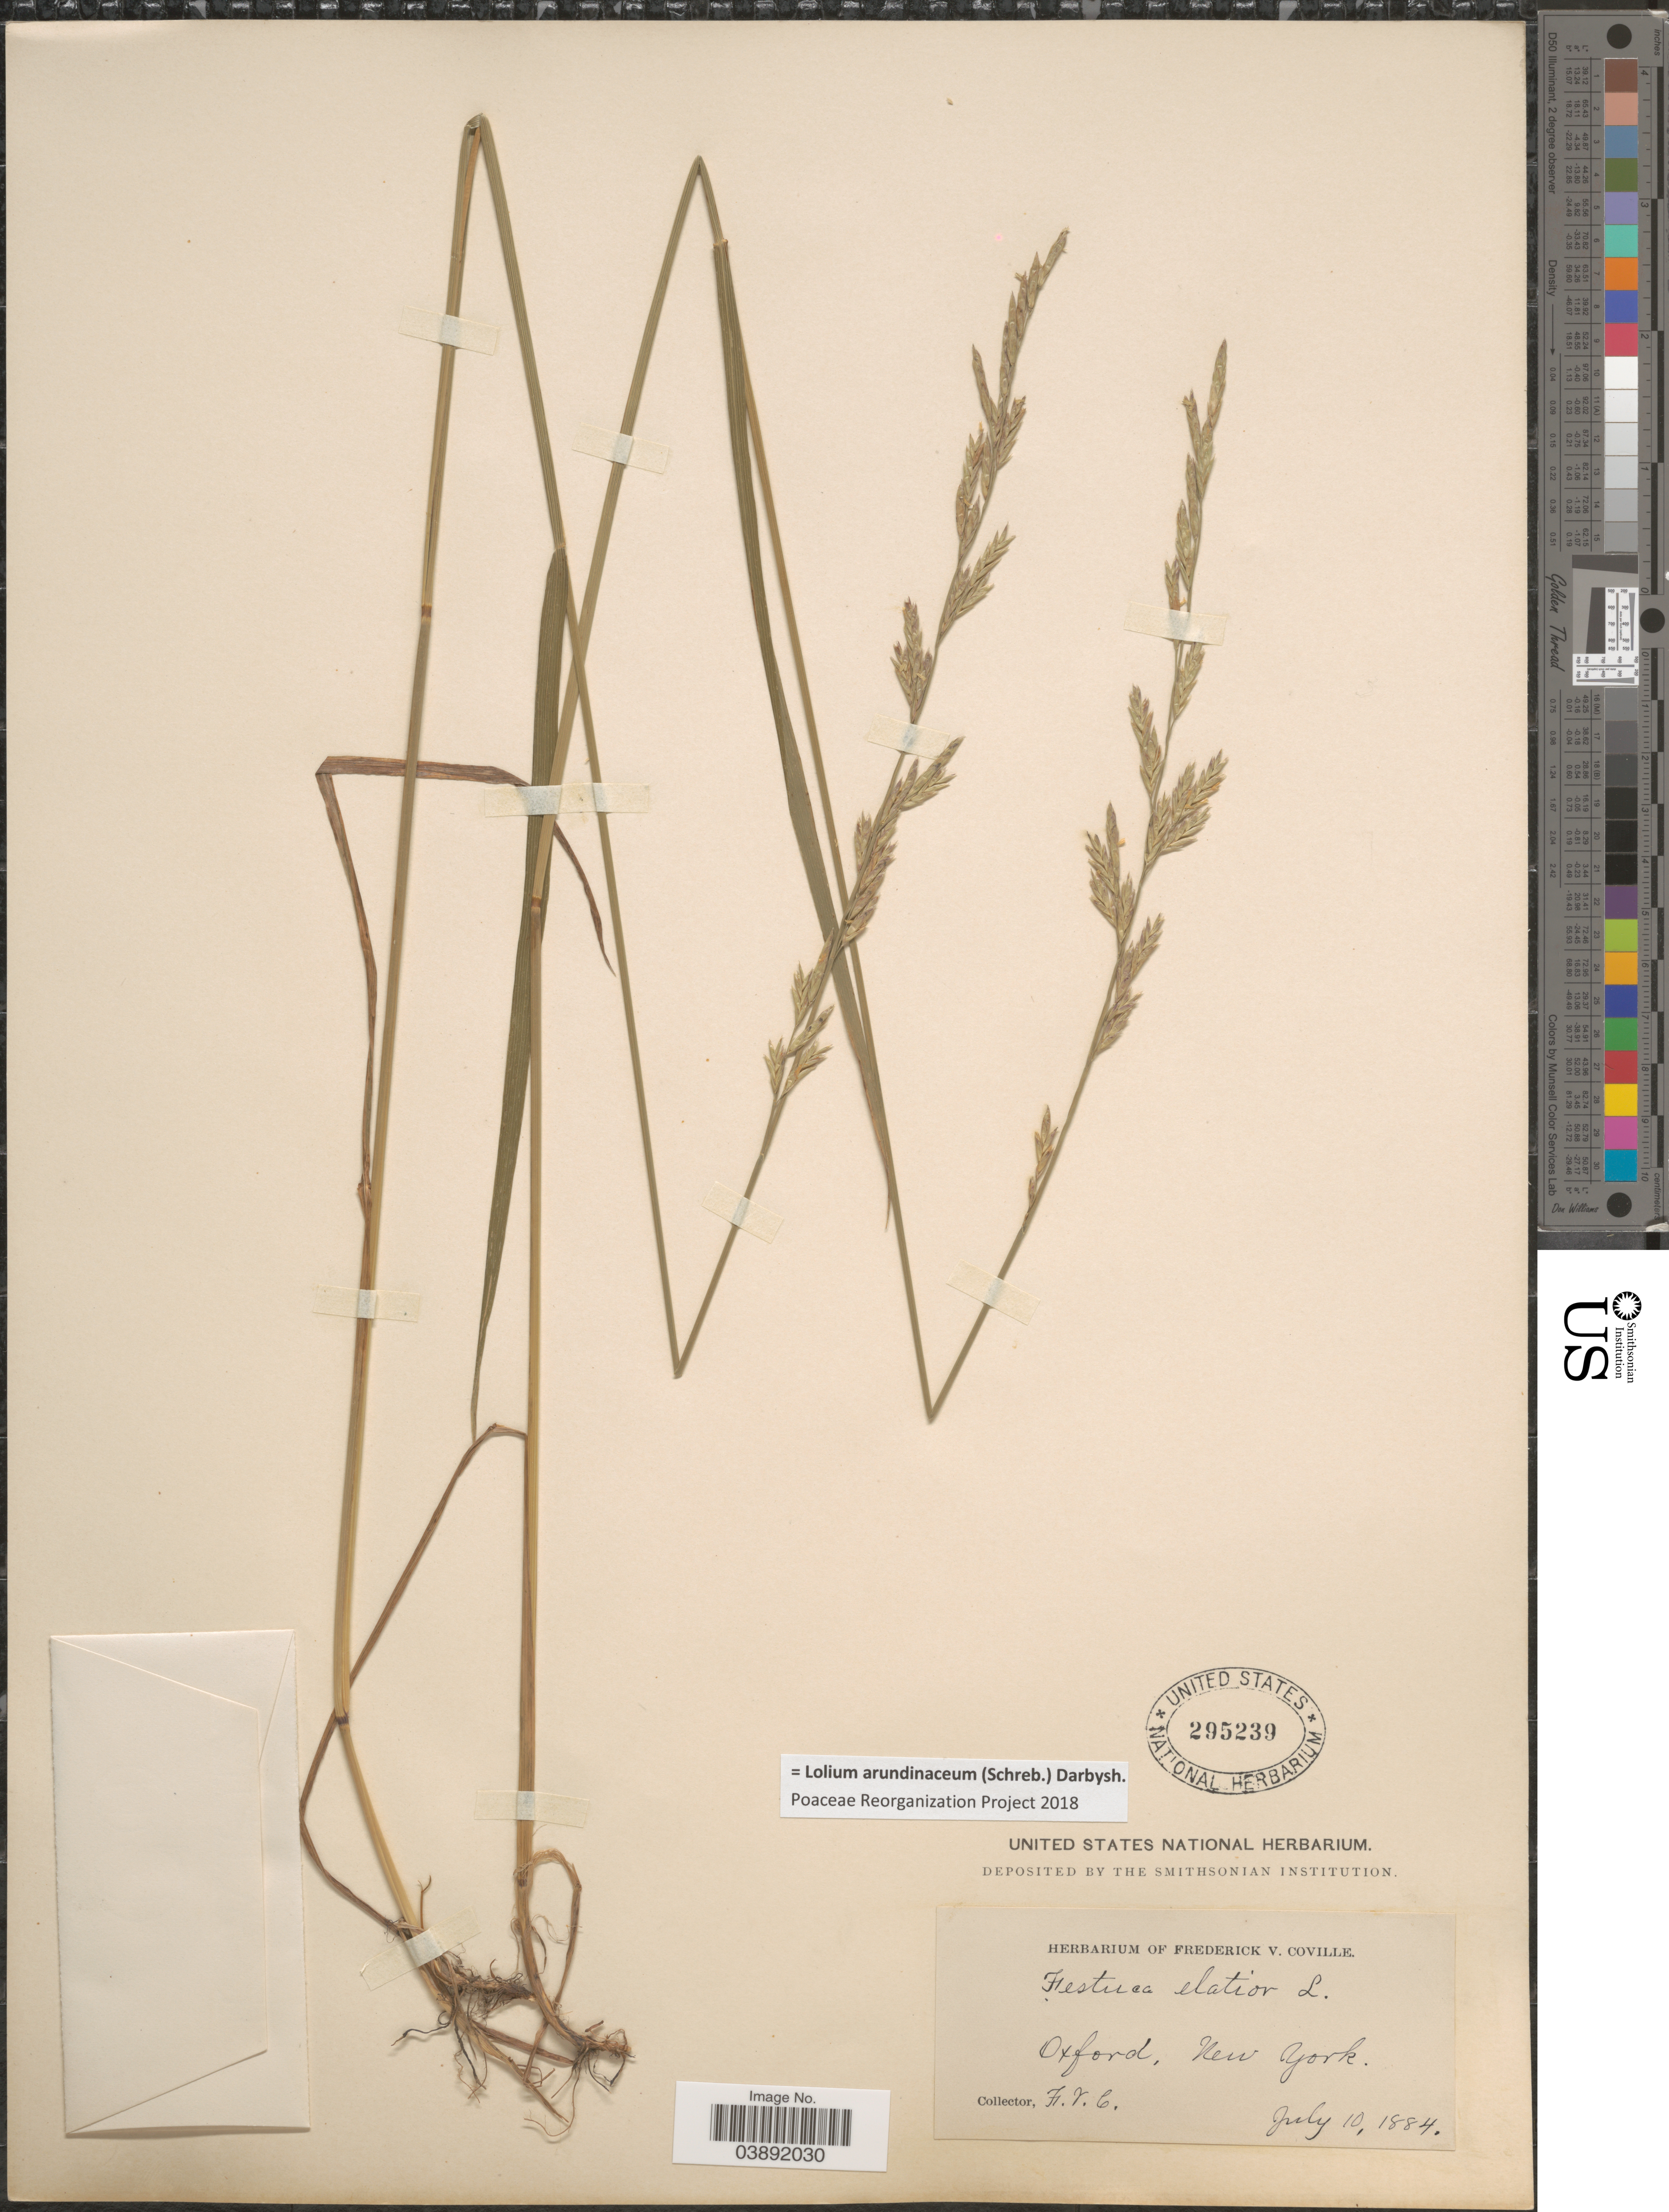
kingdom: Plantae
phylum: Tracheophyta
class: Liliopsida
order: Poales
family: Poaceae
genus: Lolium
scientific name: Lolium arundinaceum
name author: (Schreb.) Darbysh.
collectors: F. V. Coville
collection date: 1884-07-10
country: United States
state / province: New York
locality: Oxford.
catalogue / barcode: US 295239